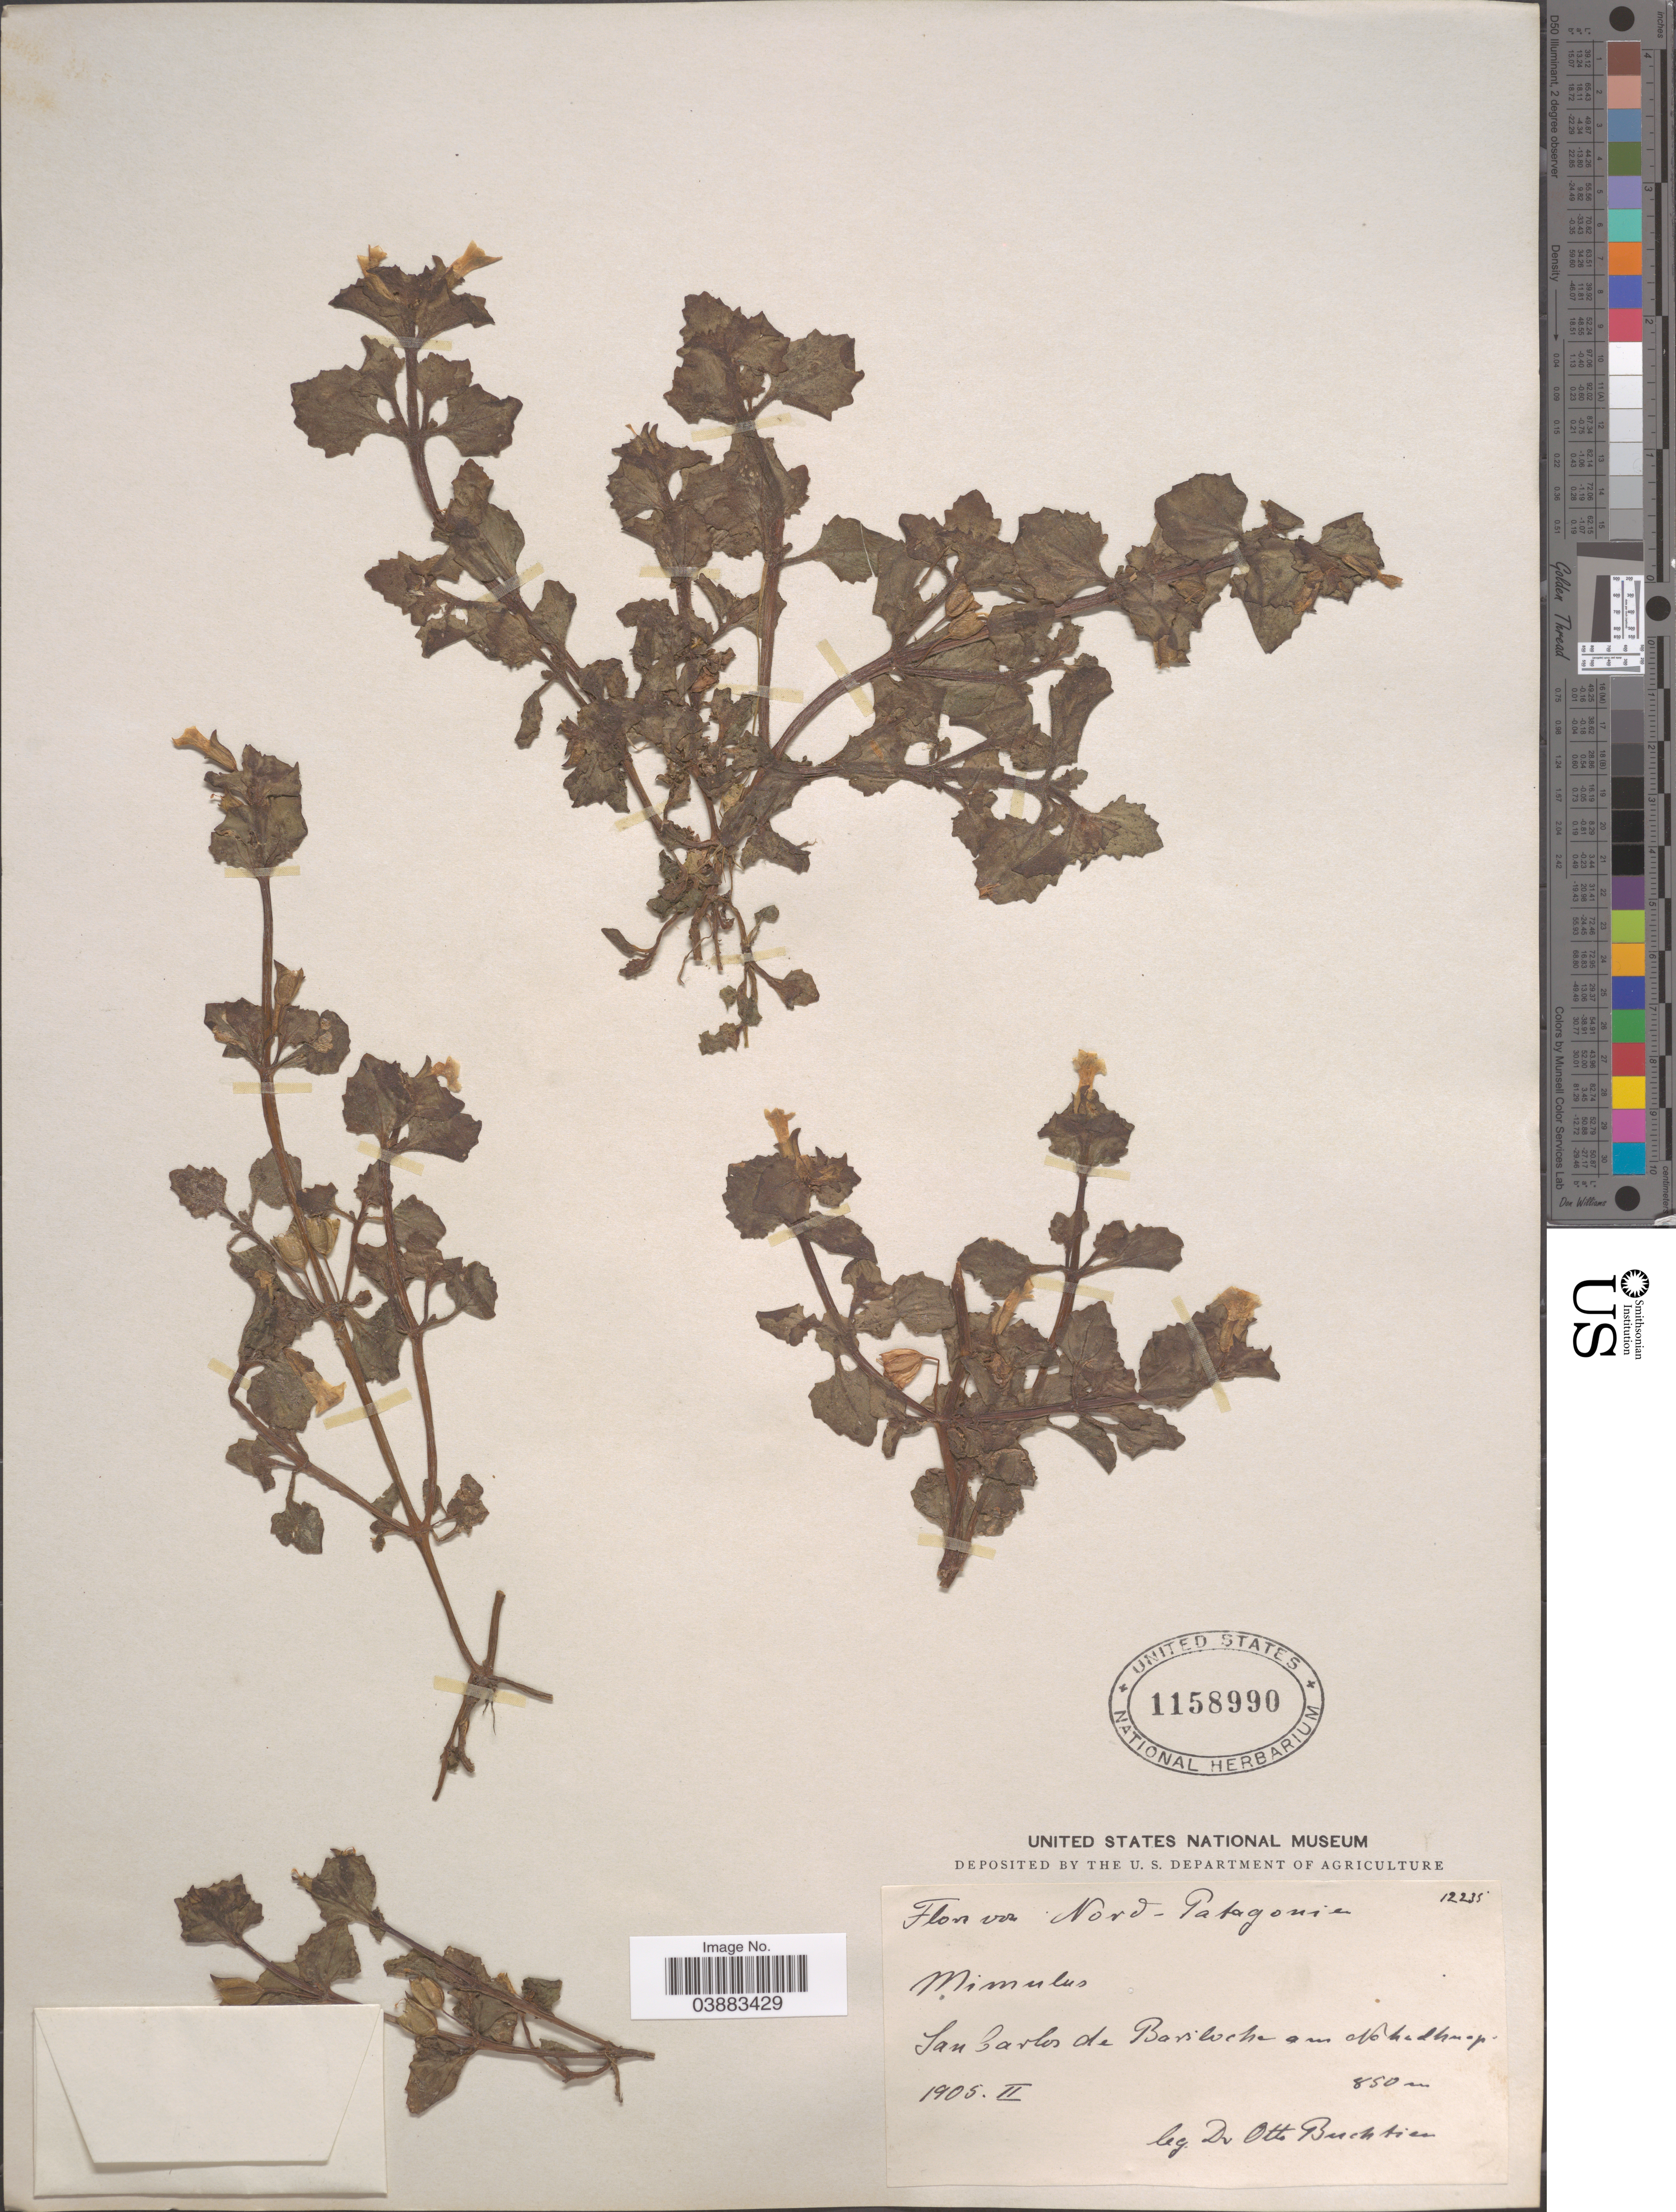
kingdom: Plantae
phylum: Tracheophyta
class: Magnoliopsida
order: Lamiales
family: Phrymaceae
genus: Mimulus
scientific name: Mimulus glabratus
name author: Kunth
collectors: O. Buchtien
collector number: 12235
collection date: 1905-02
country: Argentina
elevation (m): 850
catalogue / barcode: US 1158990